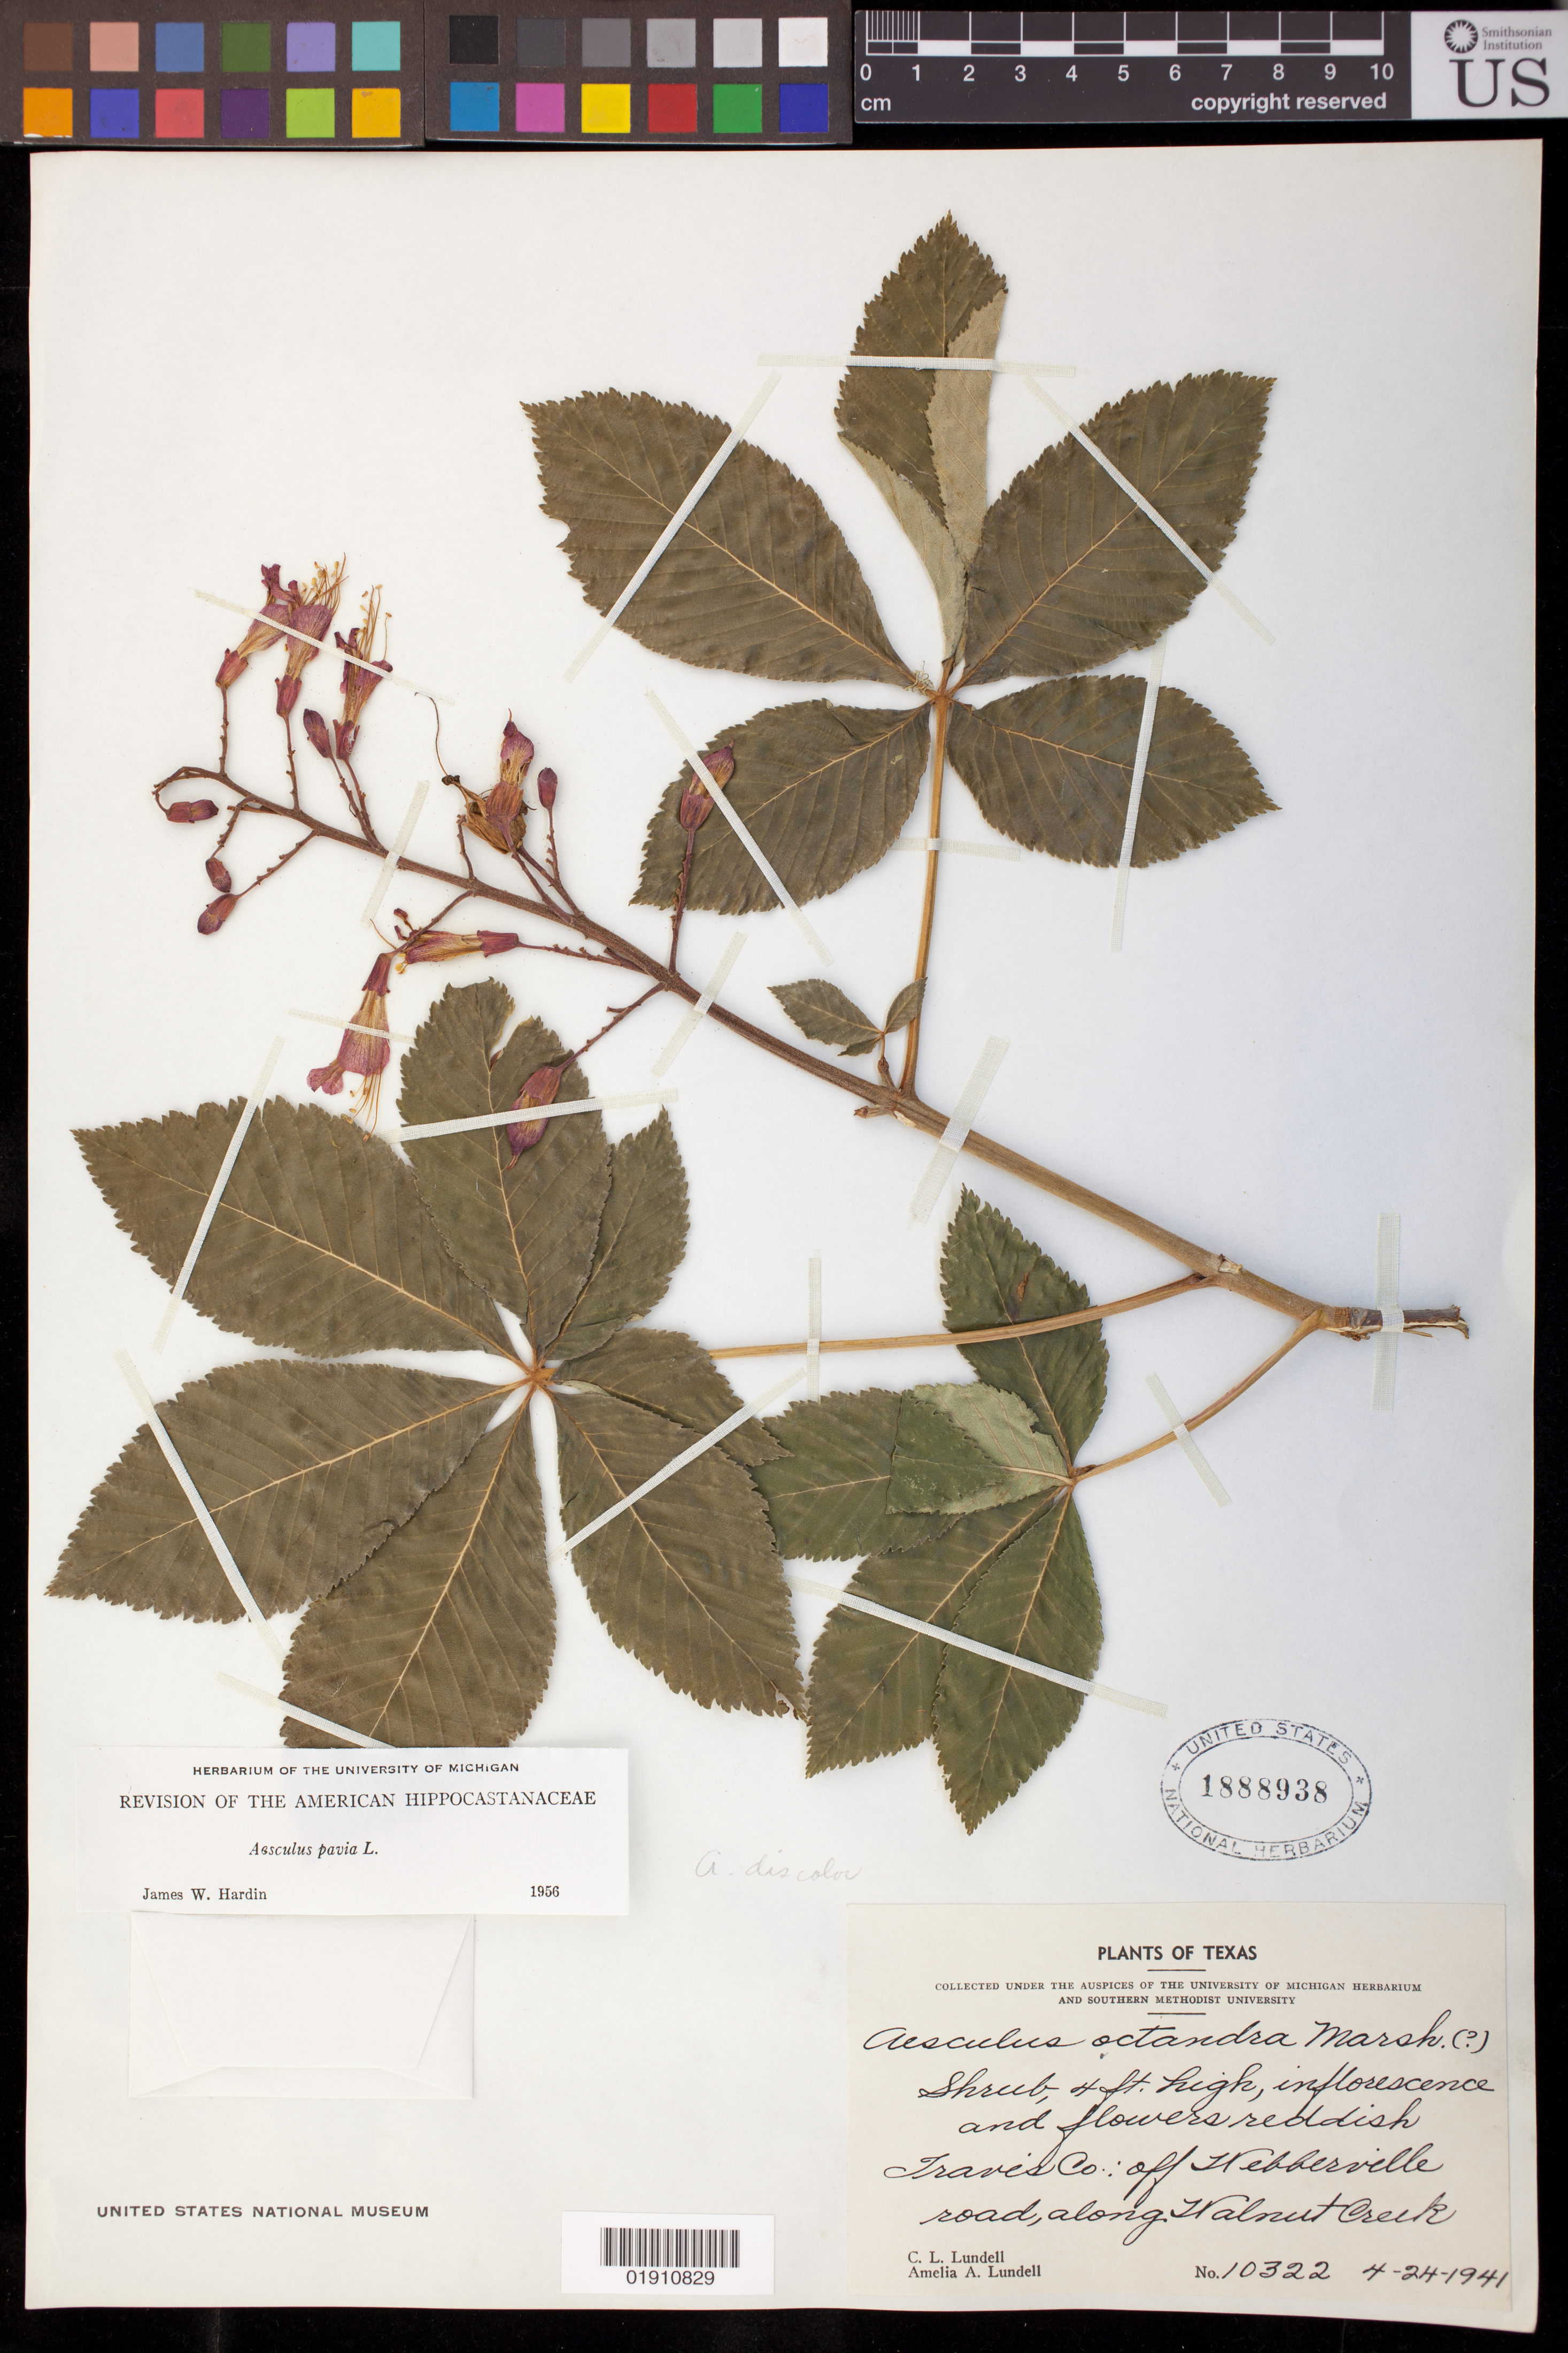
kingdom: Plantae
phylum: Tracheophyta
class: Magnoliopsida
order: Sapindales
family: Sapindaceae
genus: Aesculus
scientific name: Aesculus pavia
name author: L.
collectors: C. L. Lundell & A. A. Lundell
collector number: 10322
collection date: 1941-04-24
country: United States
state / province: Texas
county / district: Travis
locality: off Webberville road, along Walnut Creek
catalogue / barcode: US 1888938